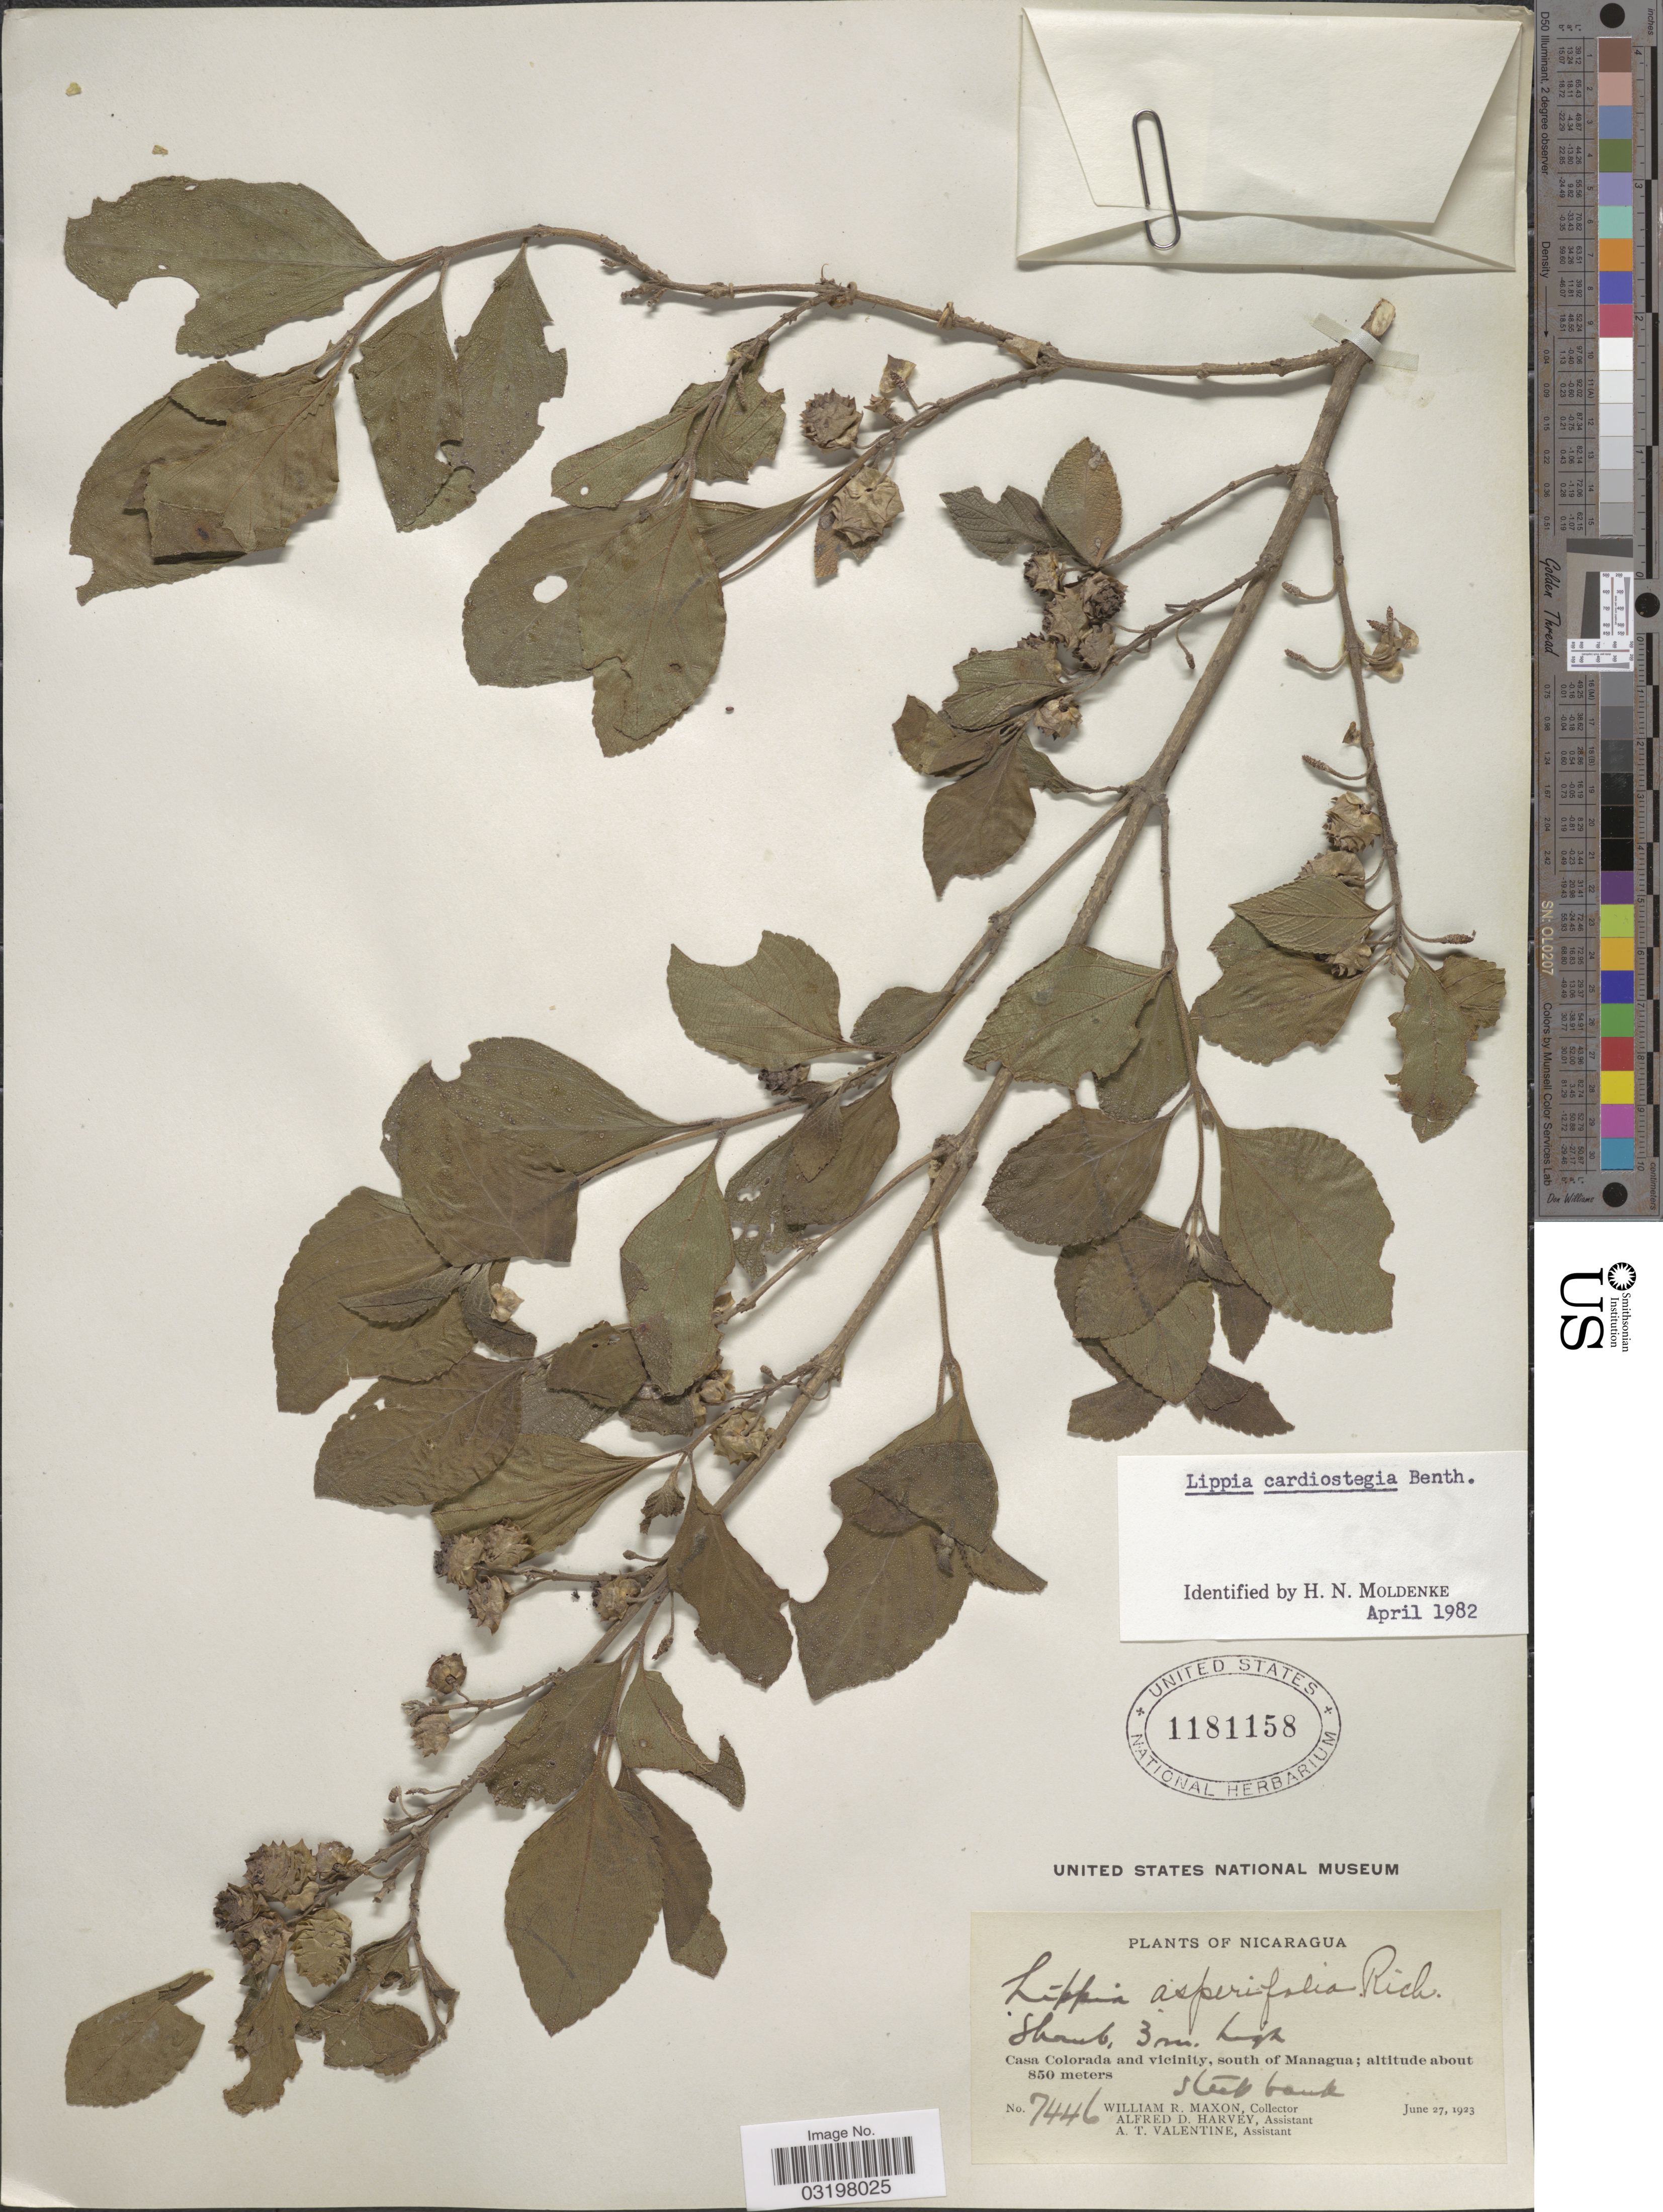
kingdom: Plantae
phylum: Tracheophyta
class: Magnoliopsida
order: Lamiales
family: Verbenaceae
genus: Lippia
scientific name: Lippia cardiostegia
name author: Benth.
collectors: W. R. Maxon, A. D. Harvey & A. Valentine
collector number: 7446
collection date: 1923-06-27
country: Nicaragua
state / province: Managua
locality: Casa Colorada and vicinity, south of Managua.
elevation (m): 850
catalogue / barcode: US 1181158